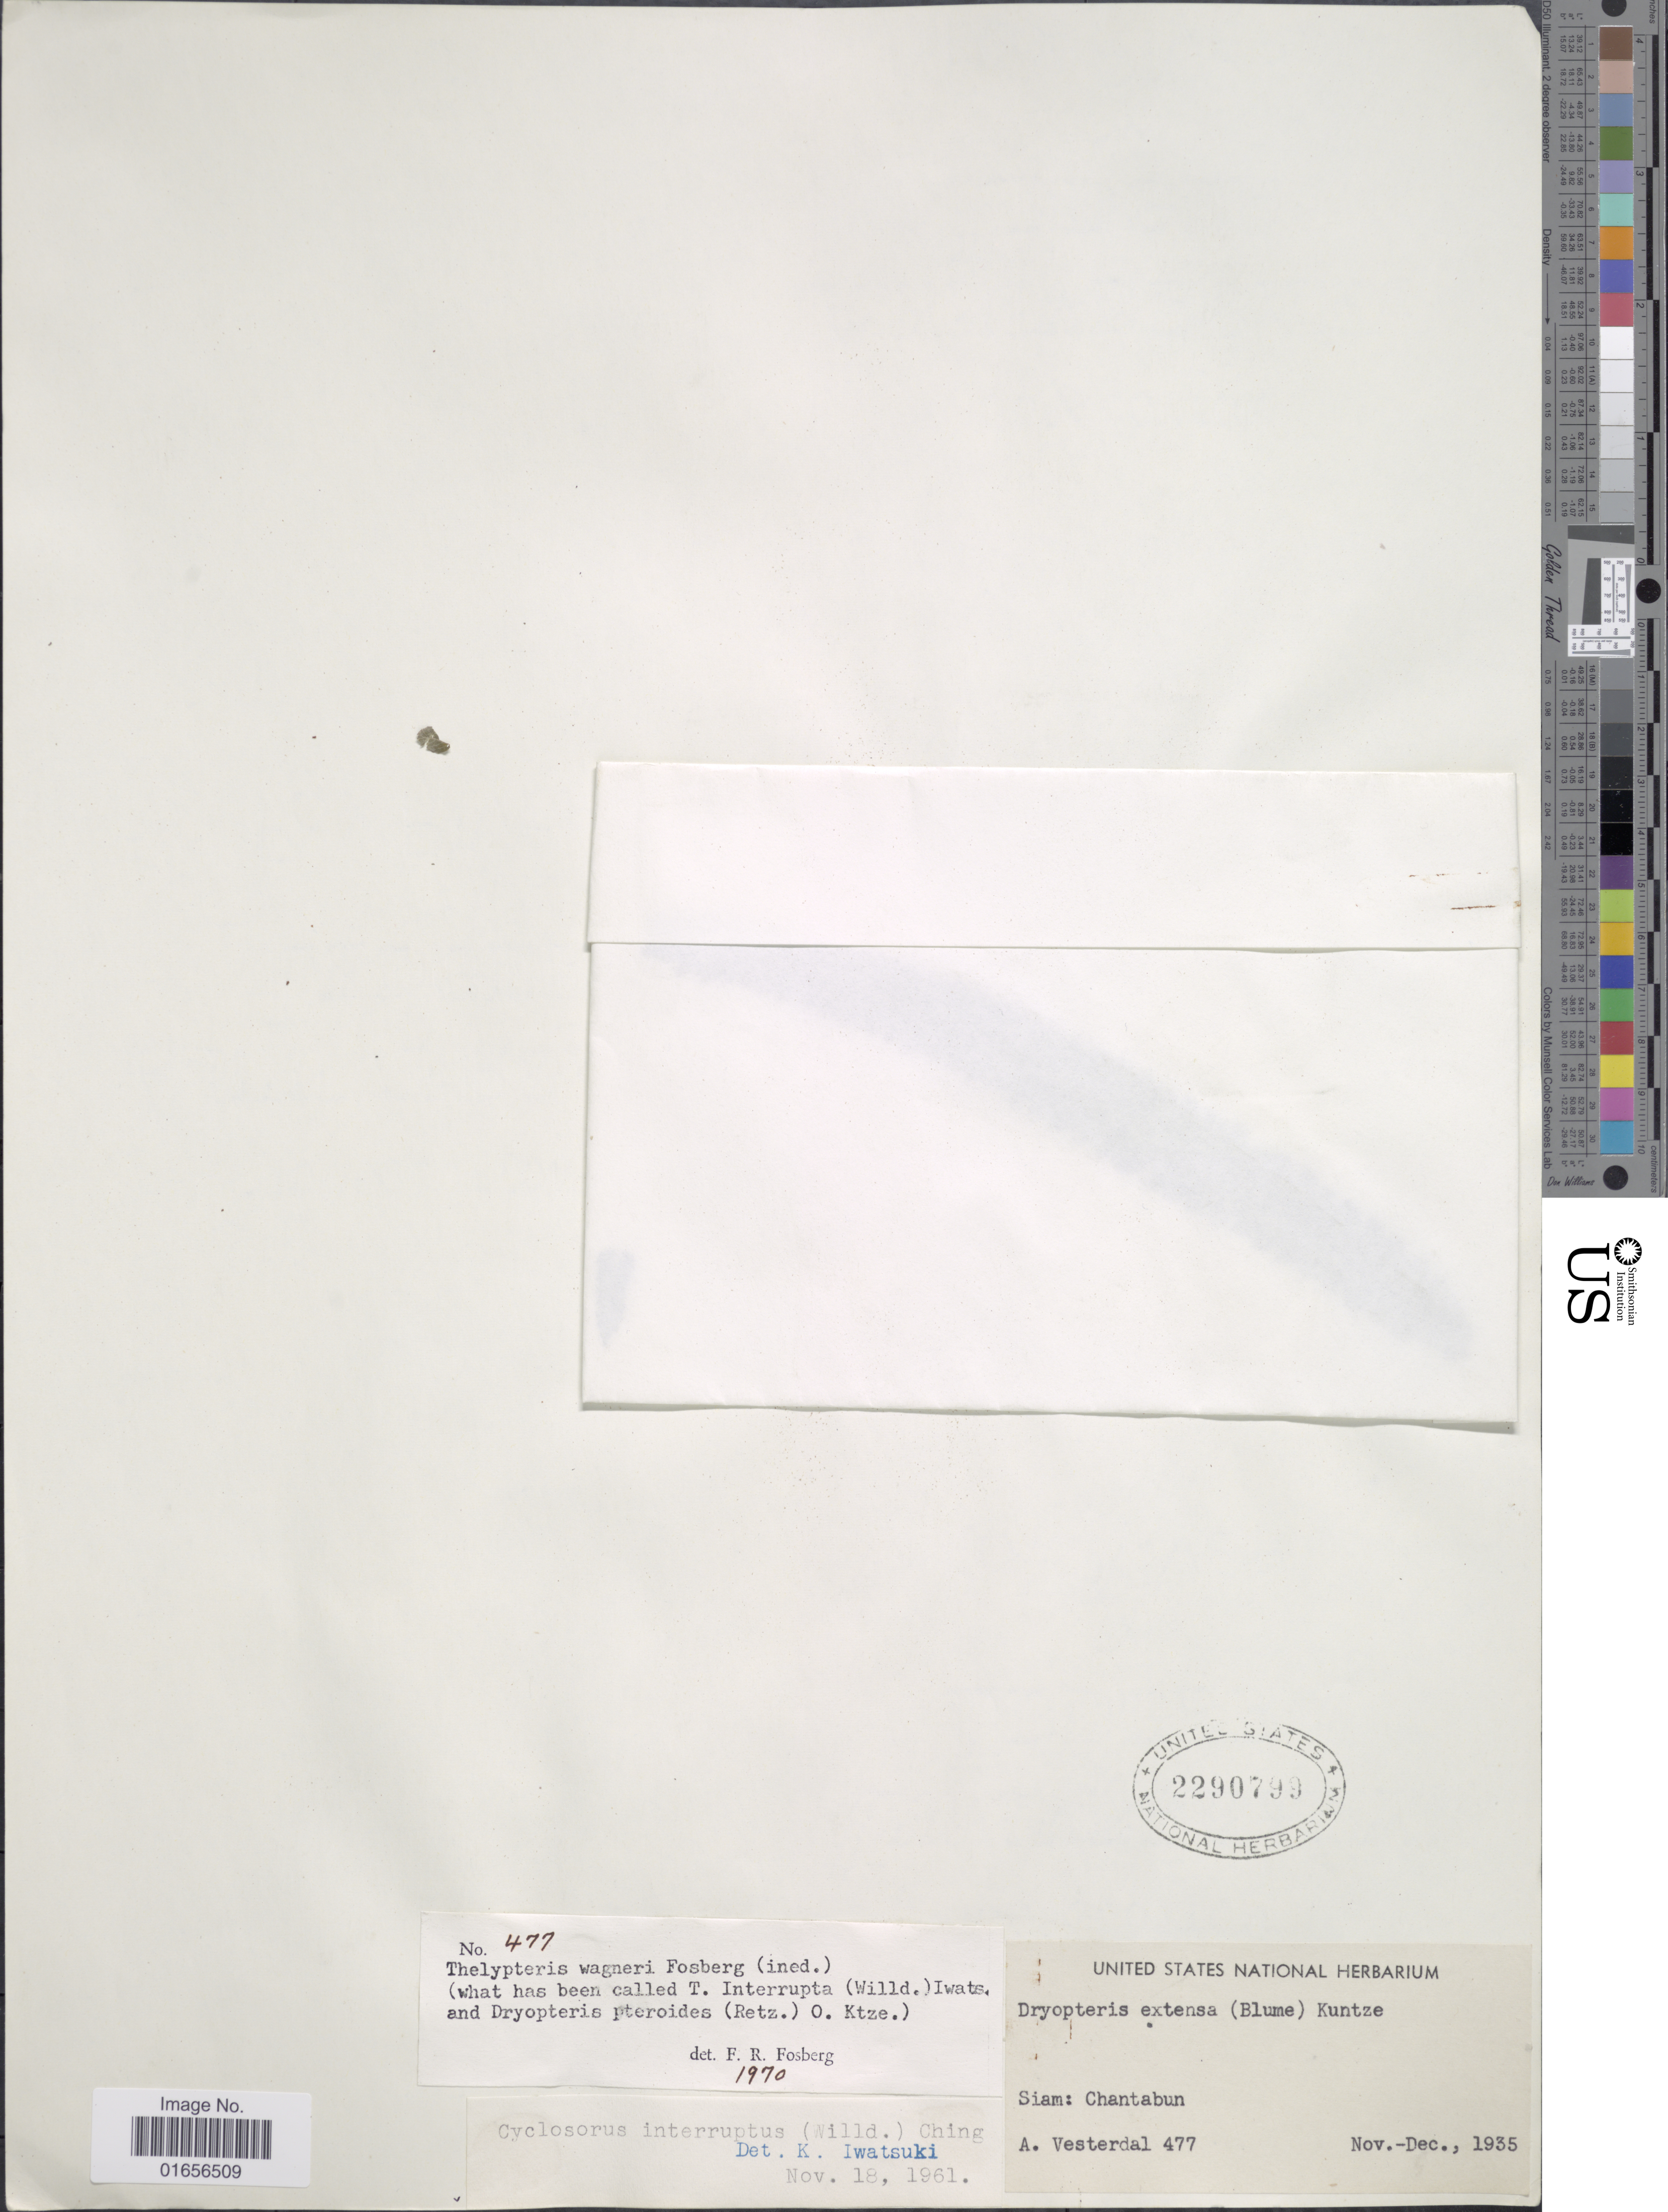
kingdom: Plantae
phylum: Tracheophyta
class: Polypodiopsida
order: Polypodiales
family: Thelypteridaceae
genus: Amphineuron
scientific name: Amphineuron terminans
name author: (J. Sm. ex Hook.) Holttum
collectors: A. Vesterdal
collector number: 477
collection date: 1935-11/1935-12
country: Thailand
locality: Siam: Chantabun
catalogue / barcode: US 2290799